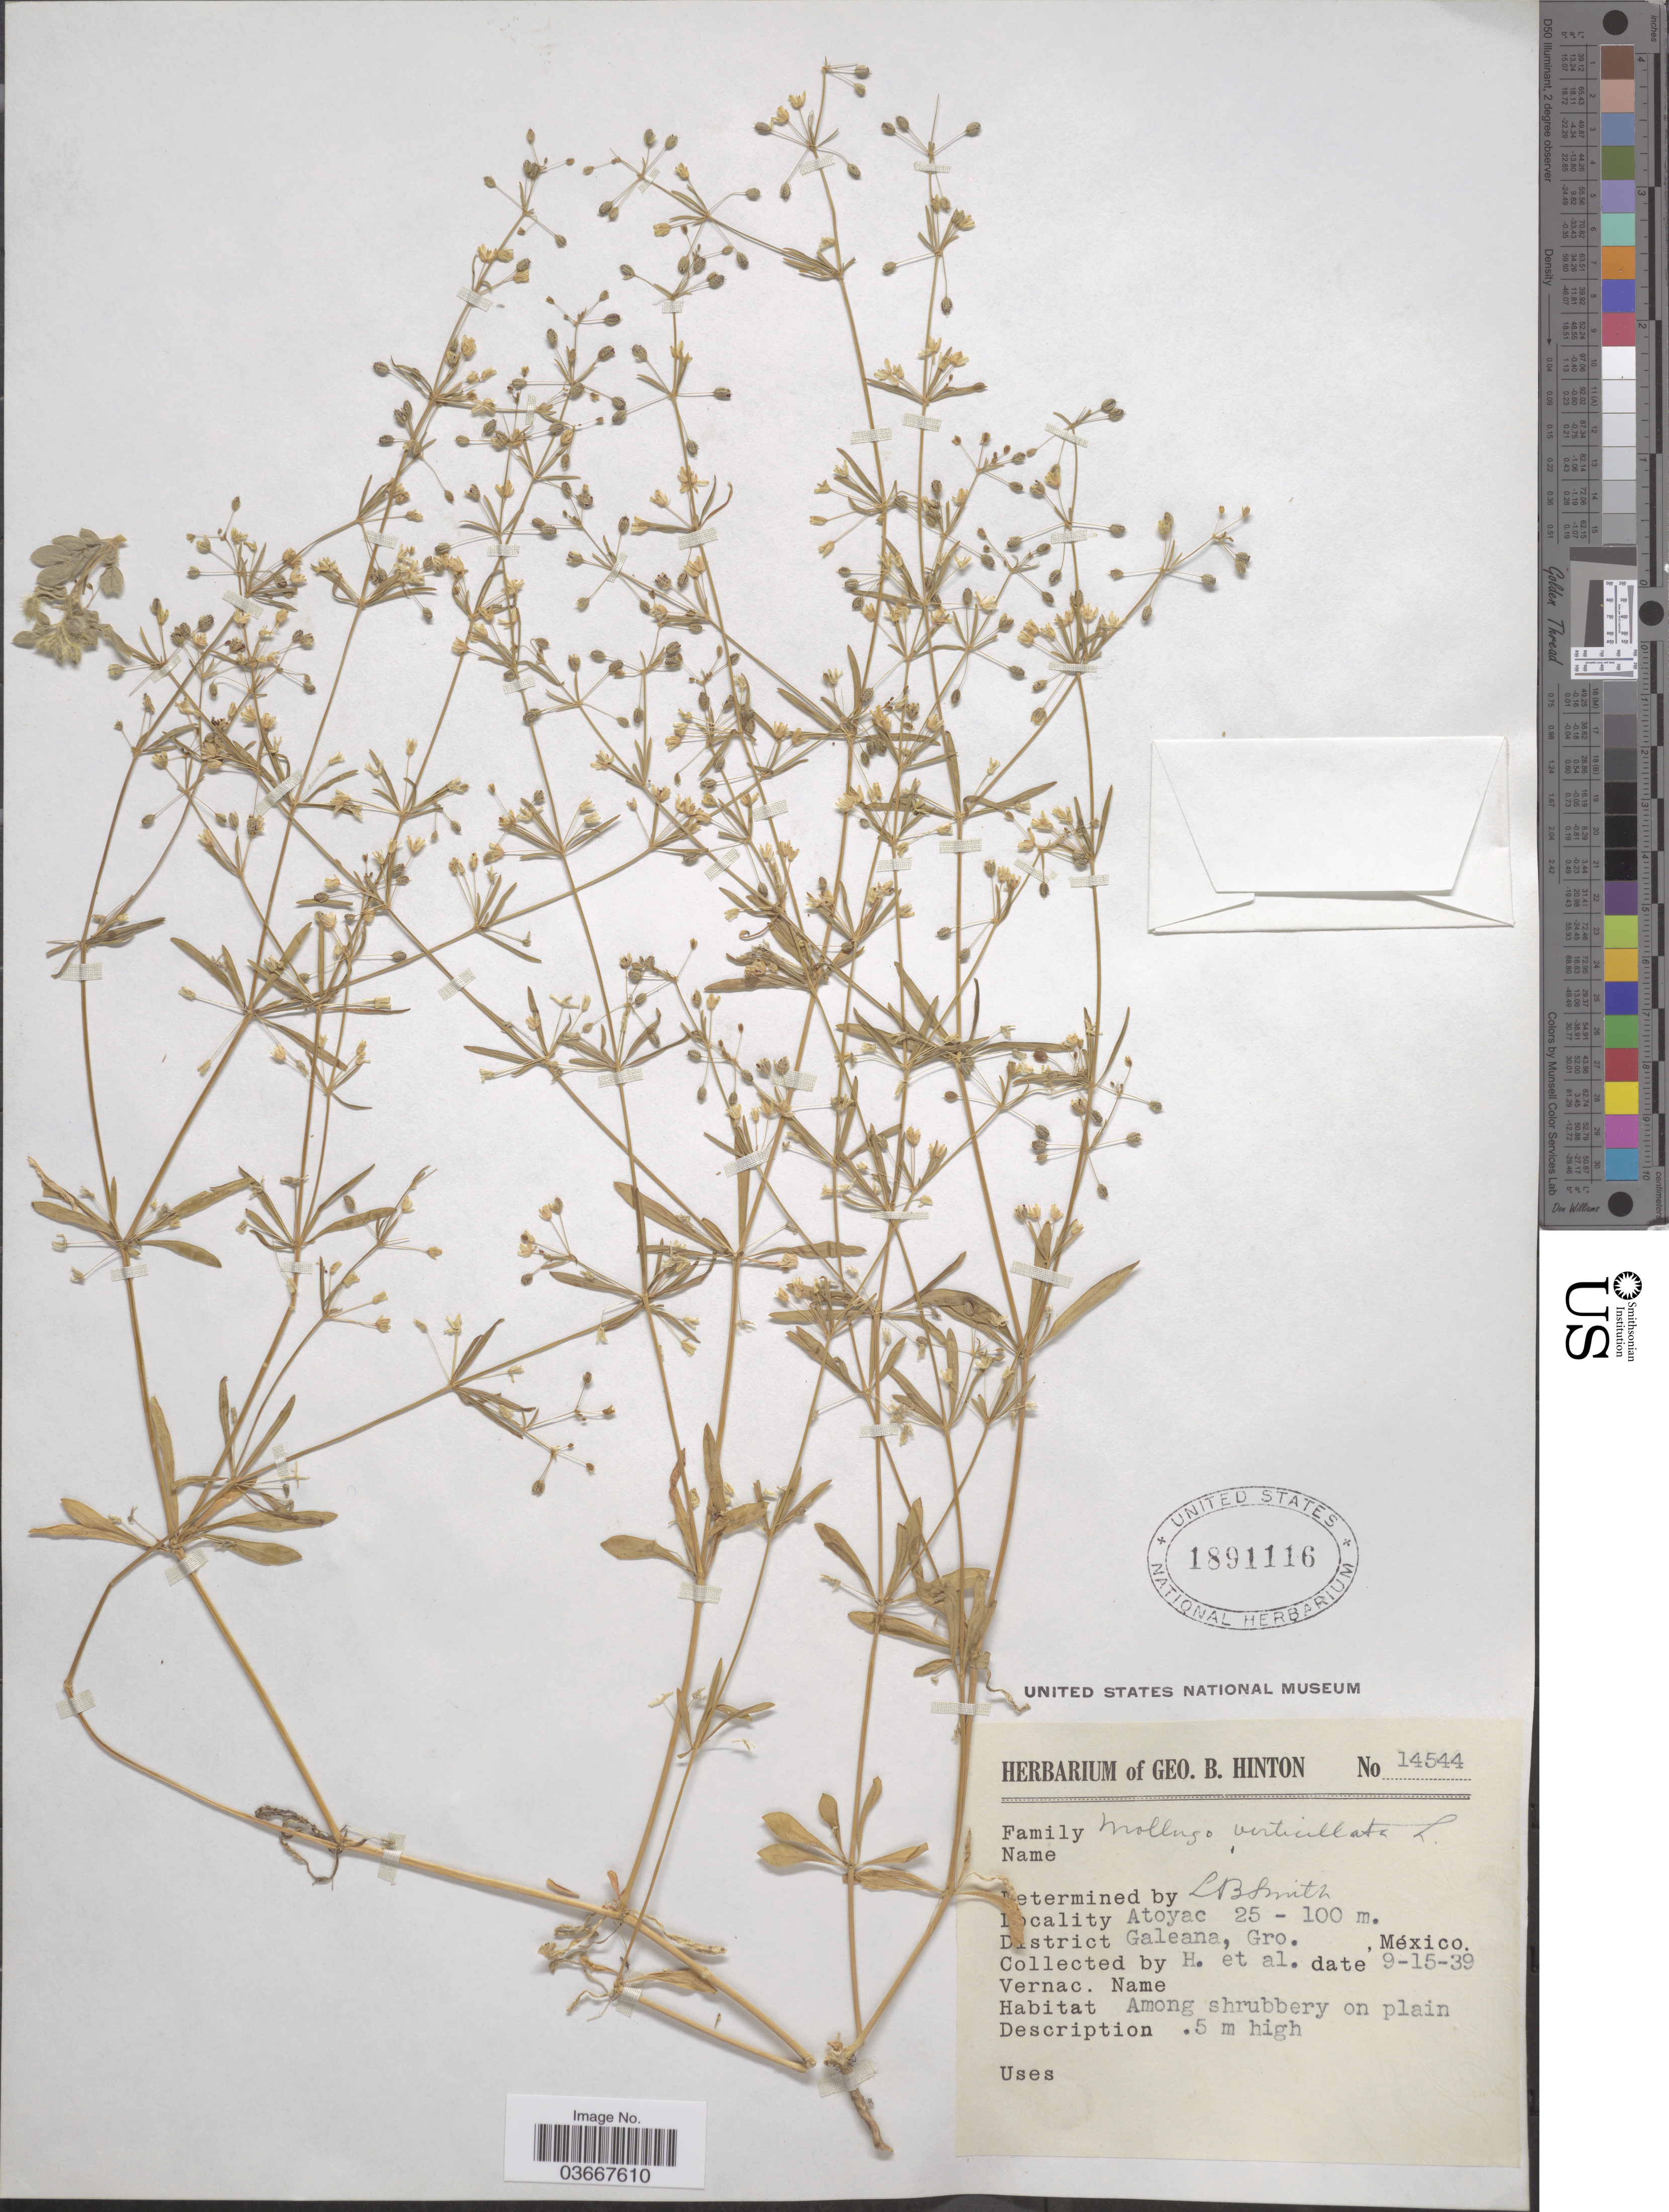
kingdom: Plantae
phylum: Tracheophyta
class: Magnoliopsida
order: Caryophyllales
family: Molluginaceae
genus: Mollugo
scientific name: Mollugo verticillata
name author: L.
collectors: G. B. Hinton & et al.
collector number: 14544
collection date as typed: Transcribed d/m/y: 15/9/39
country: Mexico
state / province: Guerrero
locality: Atoyac, District Galeana.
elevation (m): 25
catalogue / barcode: US 1891116